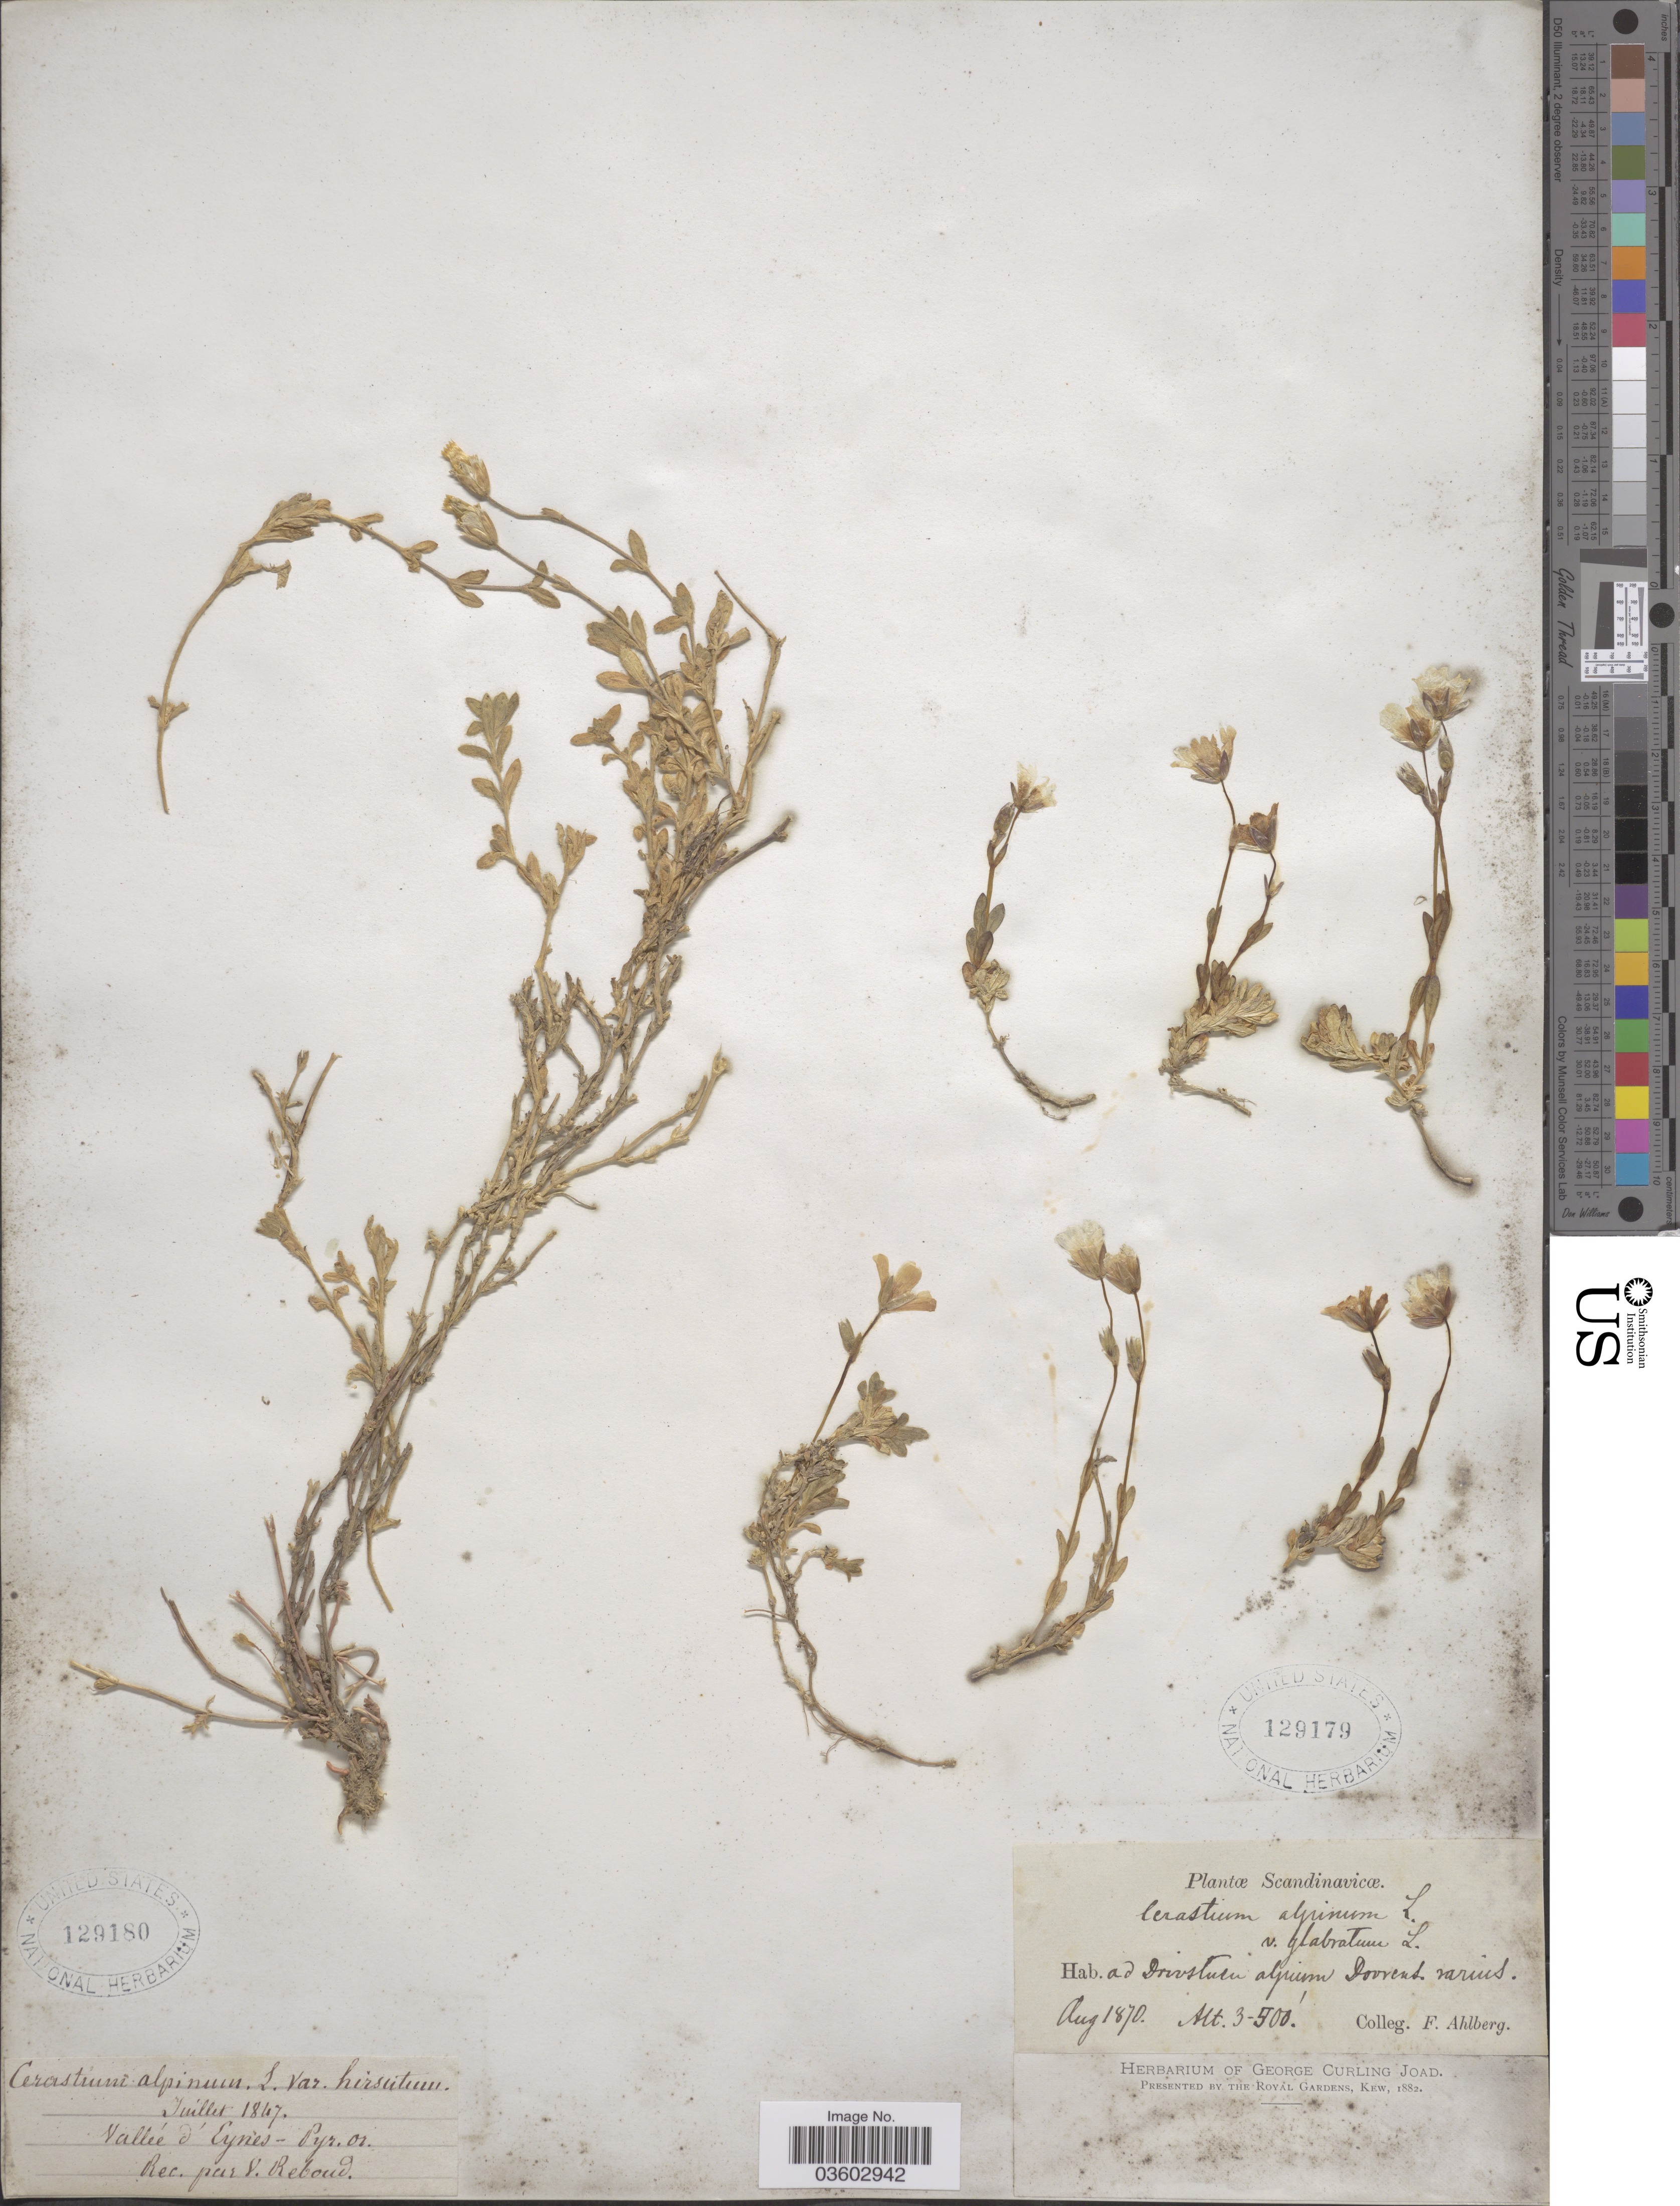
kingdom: Plantae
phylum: Tracheophyta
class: Magnoliopsida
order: Caryophyllales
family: Caryophyllaceae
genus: Cerastium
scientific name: Cerastium alpinum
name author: L.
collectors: V. Reboud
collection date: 1847-07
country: France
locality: Vallée d'Eynes- Pyr. or.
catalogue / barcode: US 129180-2